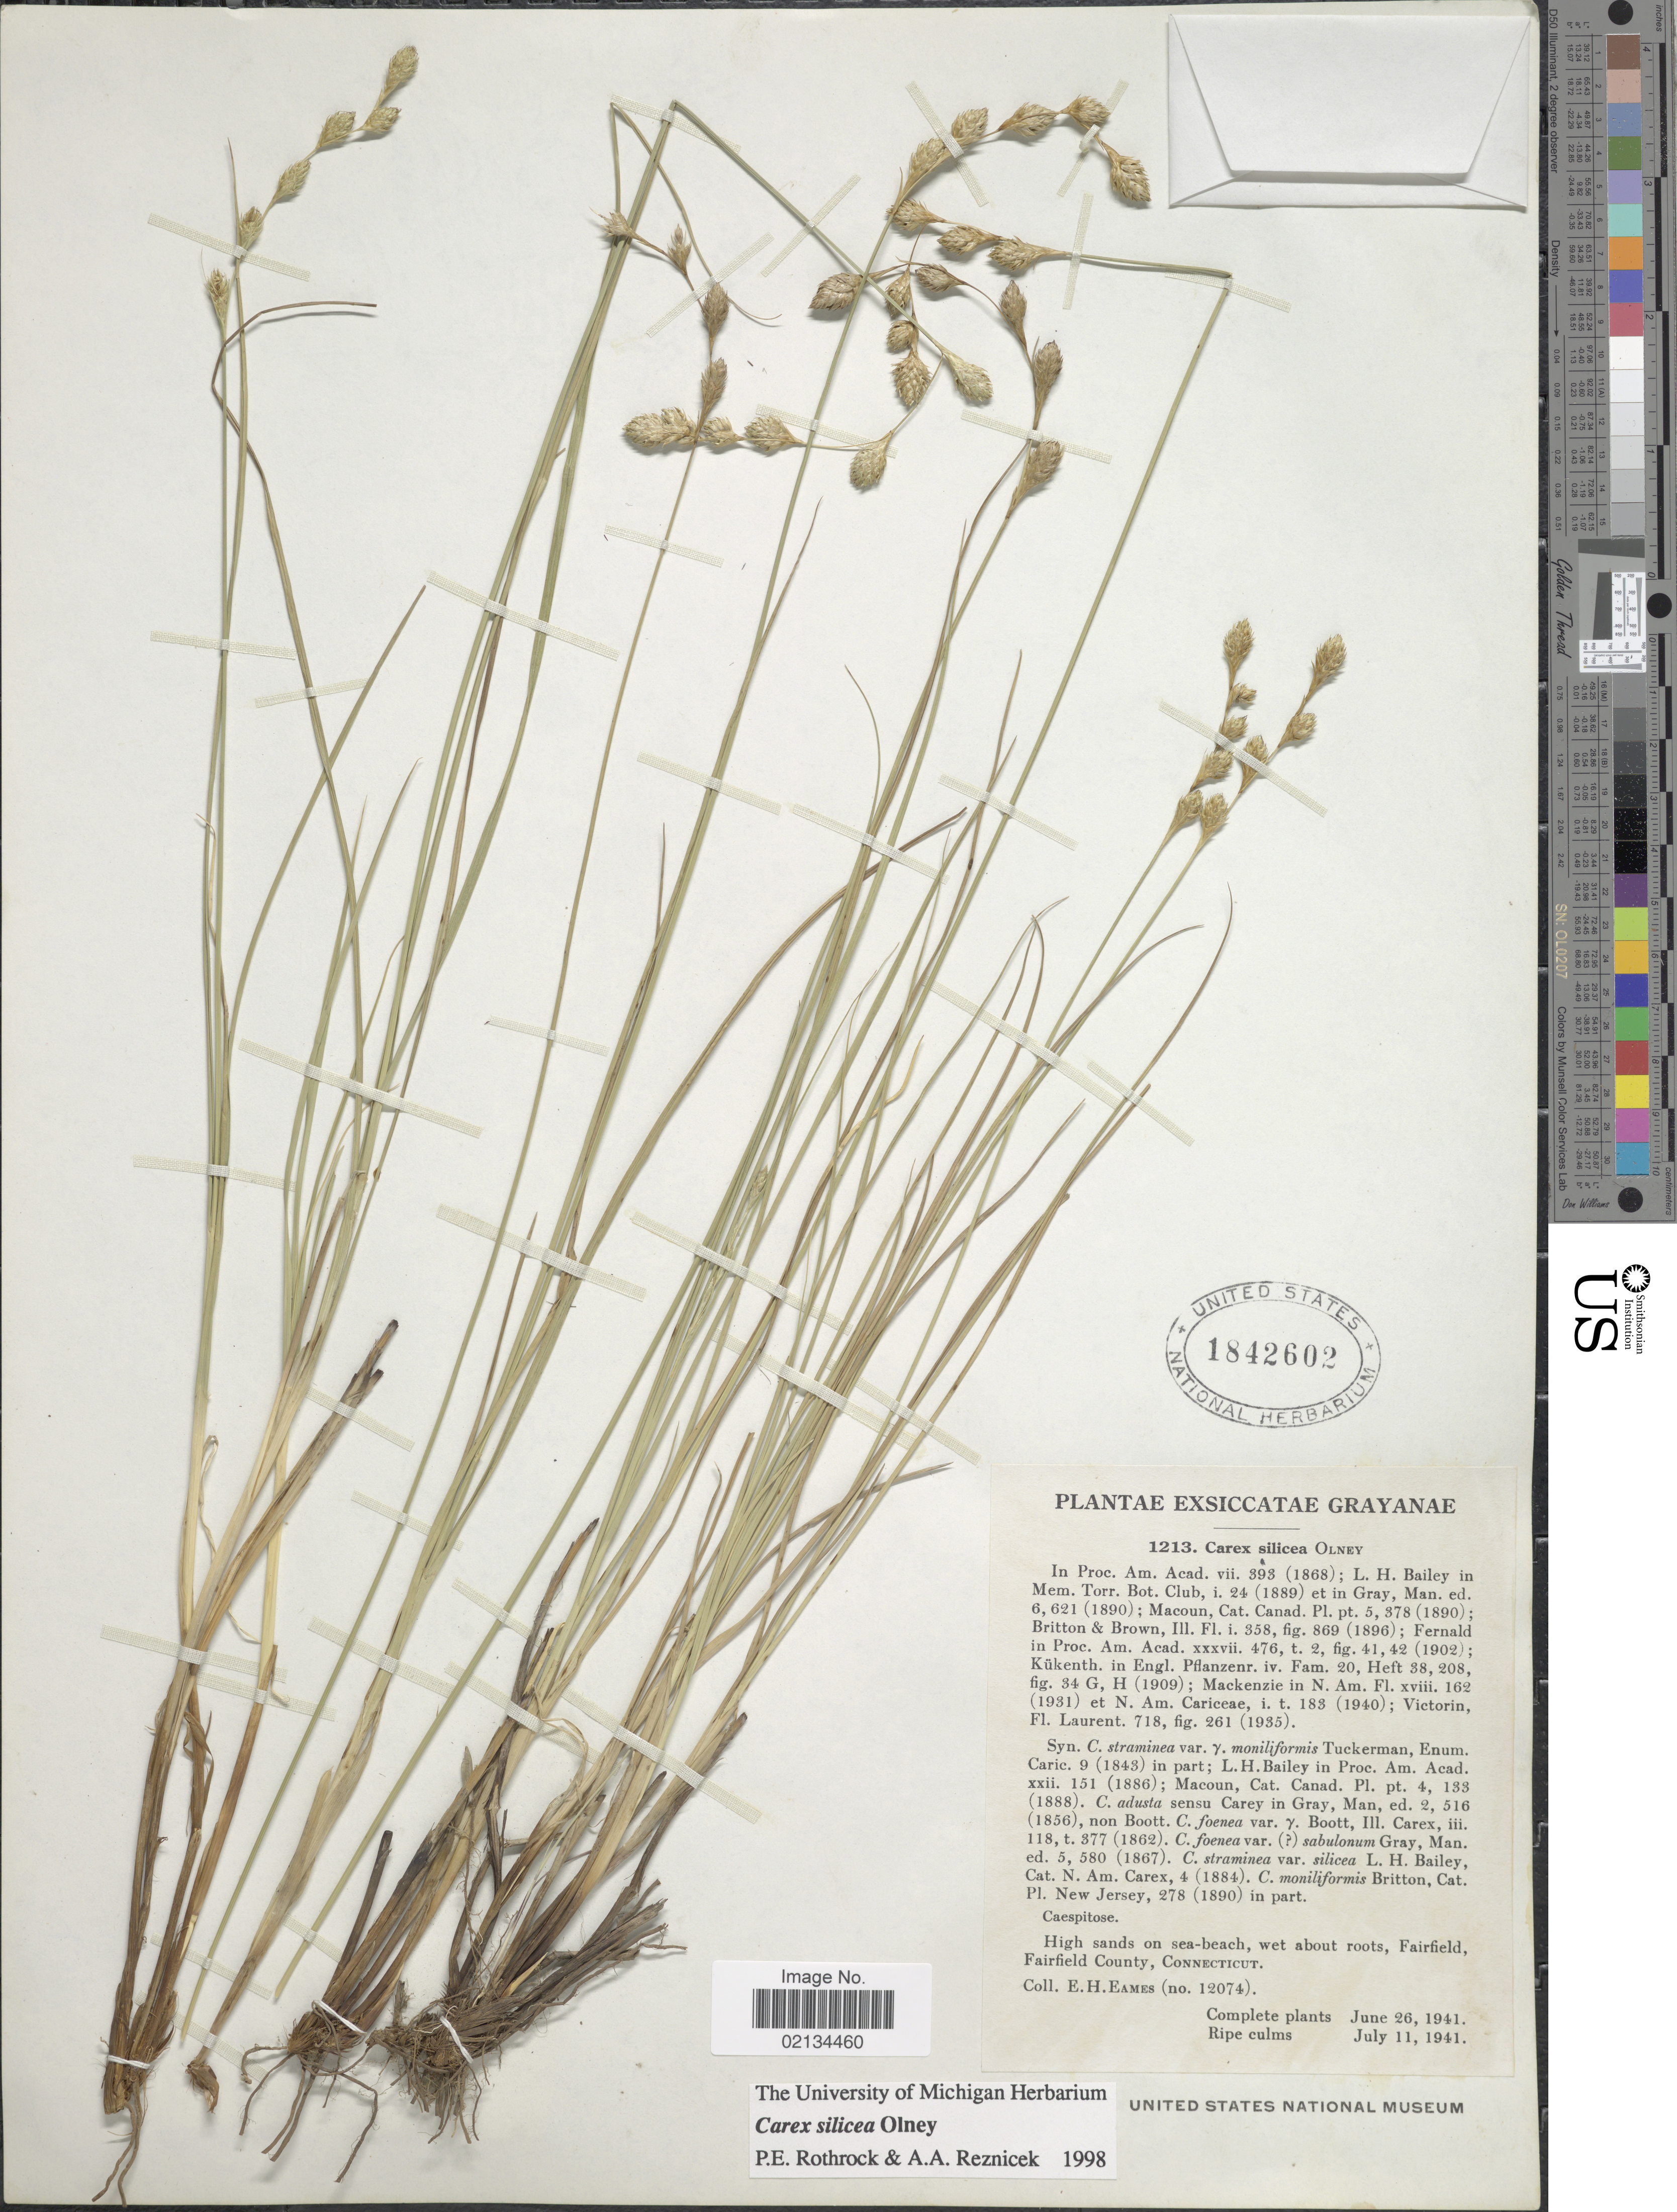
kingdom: Plantae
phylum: Tracheophyta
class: Liliopsida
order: Poales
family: Cyperaceae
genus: Carex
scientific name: Carex silicea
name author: Olney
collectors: E. H. Eames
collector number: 12074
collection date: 1941-06-26/1941-07-11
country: United States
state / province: Connecticut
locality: High sands on sea-beach, wet about roots, Fairfield, Fairfield County, Grayanae.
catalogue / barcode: US 1842602